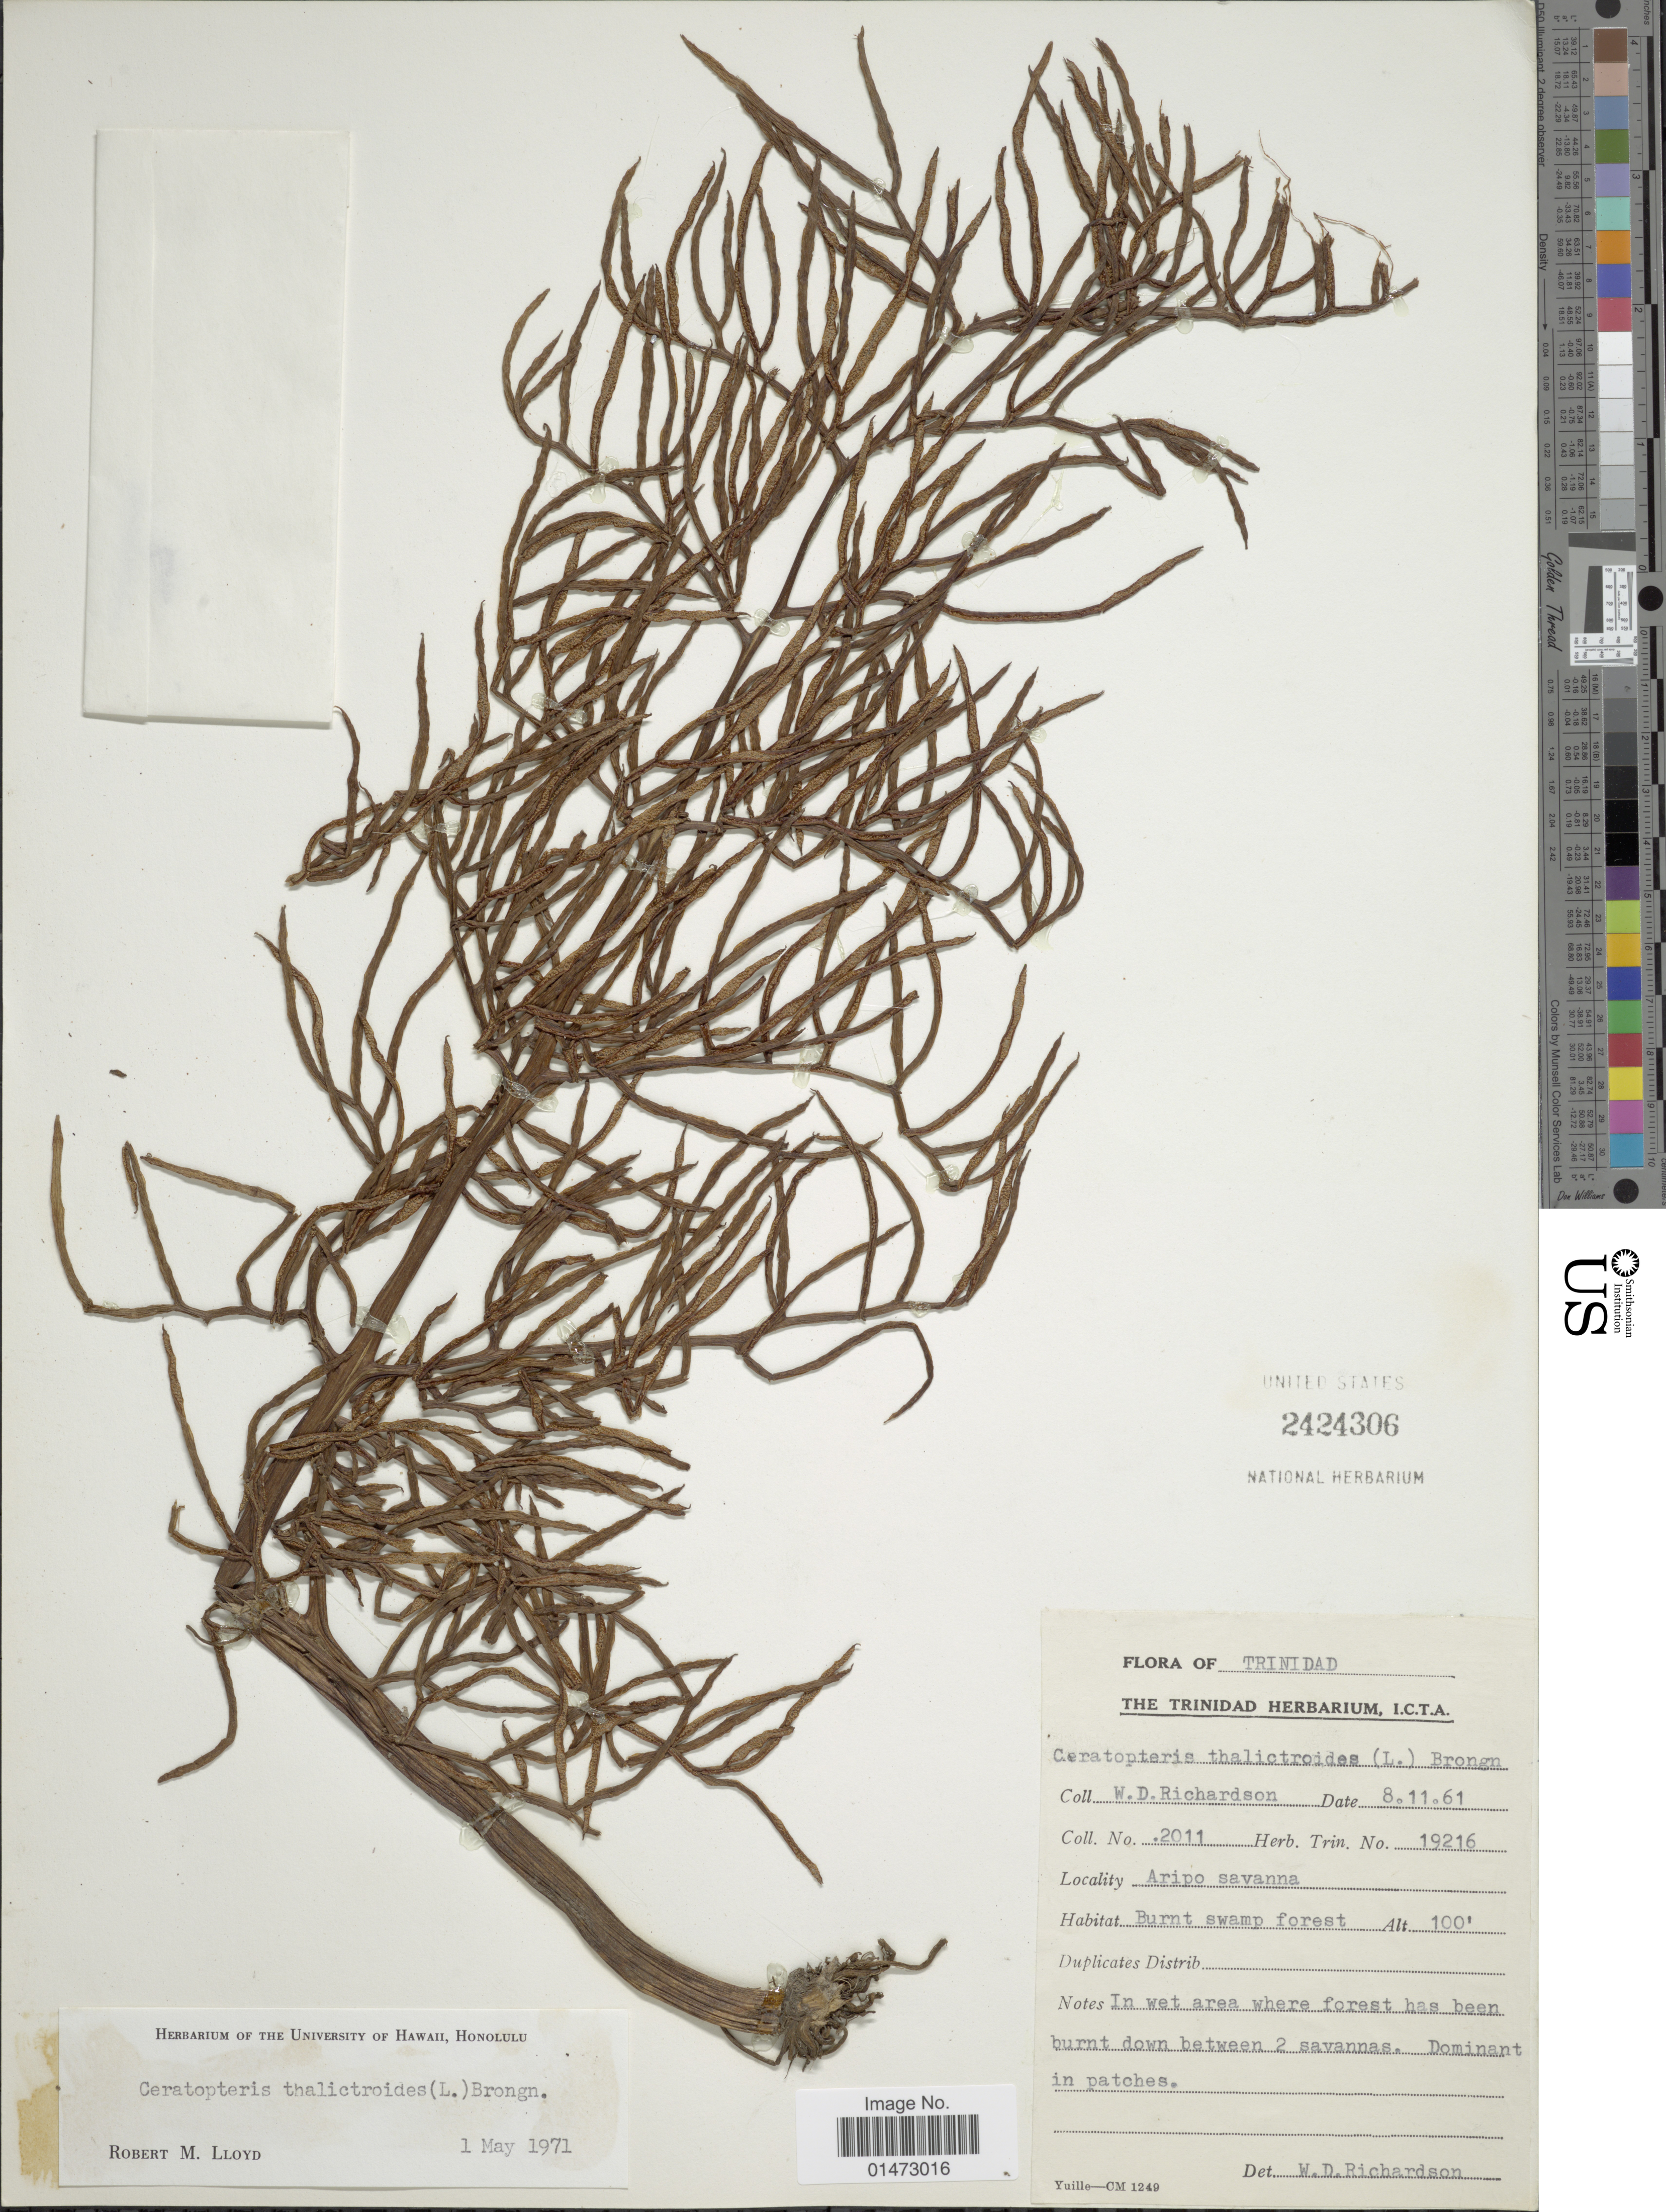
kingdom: Plantae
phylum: Tracheophyta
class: Polypodiopsida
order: Polypodiales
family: Pteridaceae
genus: Ceratopteris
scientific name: Ceratopteris thalictroides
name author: (L.) Brongn.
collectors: W. D. Richardson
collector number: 19216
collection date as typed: Transcribed d/m/y: 8/11/61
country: Trinidad and Tobago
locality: Trinidad. Aripo savanna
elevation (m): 30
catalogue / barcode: US 2424306